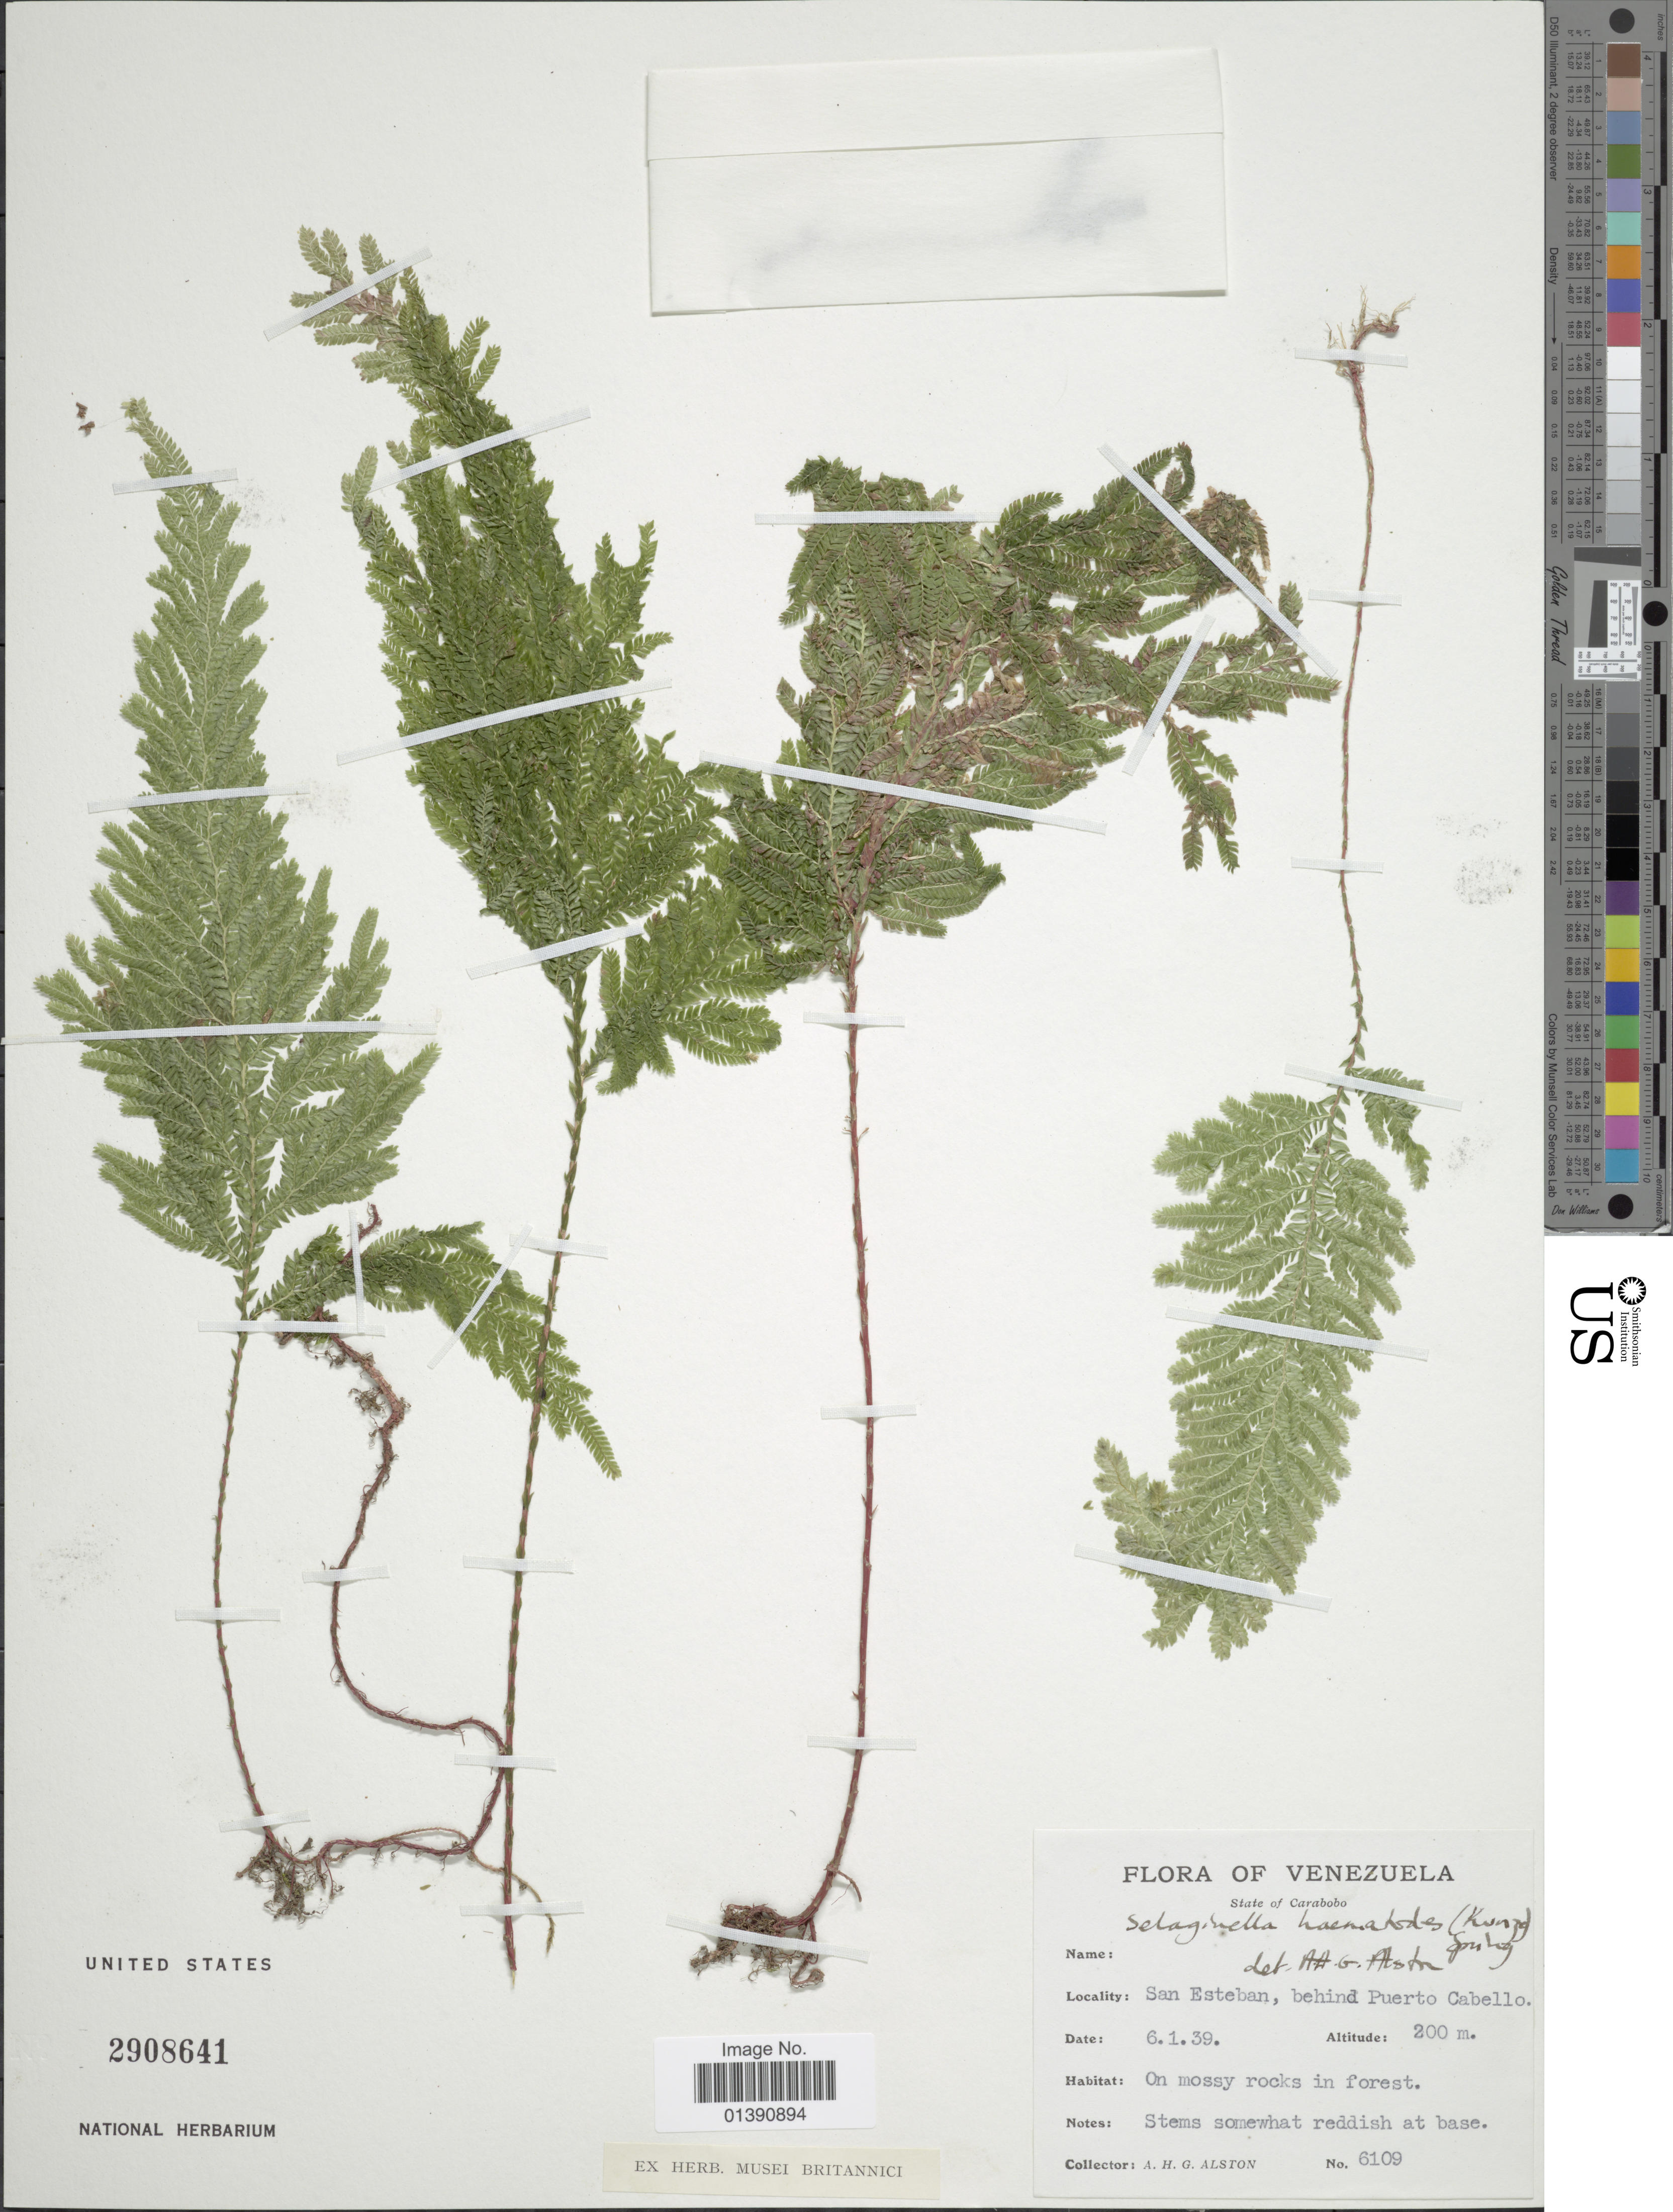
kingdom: Plantae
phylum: Tracheophyta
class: Lycopodiopsida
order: Selaginellales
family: Selaginellaceae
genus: Selaginella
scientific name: Selaginella haematodes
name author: (Kunze) Spring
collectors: A. H. Alston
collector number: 6109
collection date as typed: Transcribed d/m/y: 6/1/39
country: Venezuela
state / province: Carabobo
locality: San esteban, behond Puerto Cabello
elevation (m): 200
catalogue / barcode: US 2908641